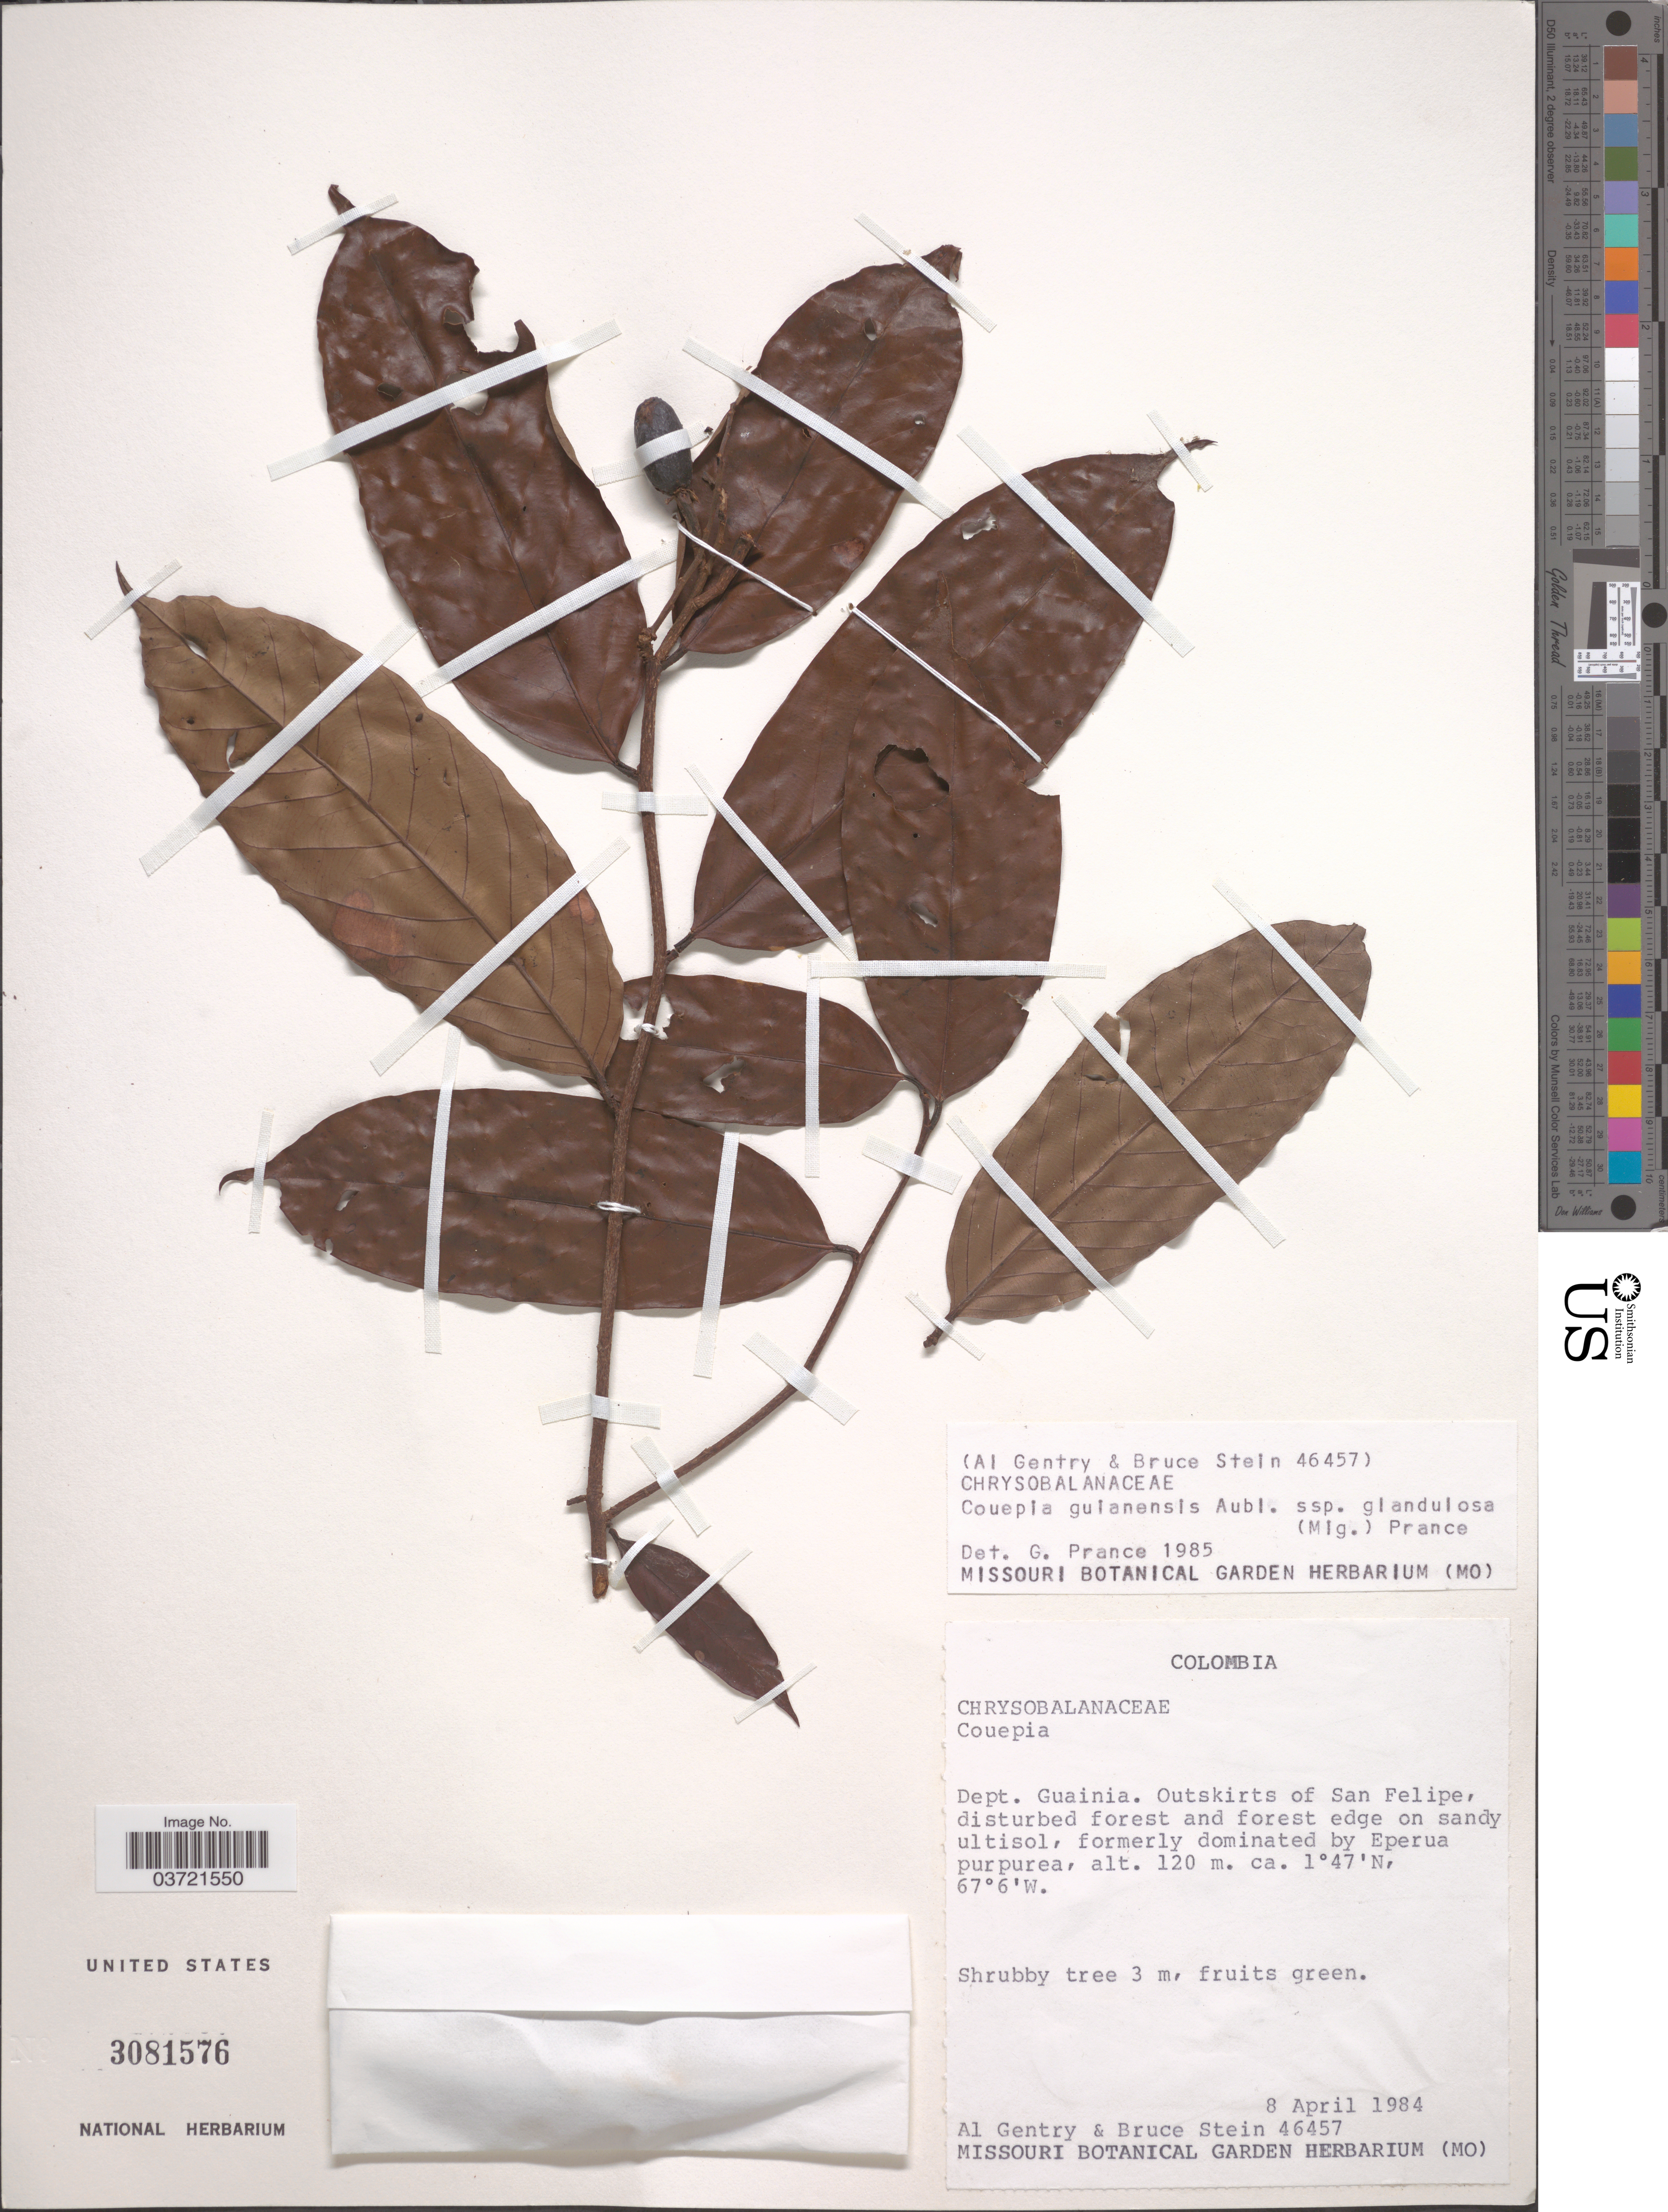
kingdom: Plantae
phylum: Tracheophyta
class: Magnoliopsida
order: Malpighiales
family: Chrysobalanaceae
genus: Couepia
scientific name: Couepia glandulosa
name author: Miq.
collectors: A. H. Gentry & B. A. Stein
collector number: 46457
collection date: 1984-04-08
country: Colombia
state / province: Guainía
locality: Dept. Guainia. Outskirts of San Felipe.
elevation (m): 120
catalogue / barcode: US 3081576